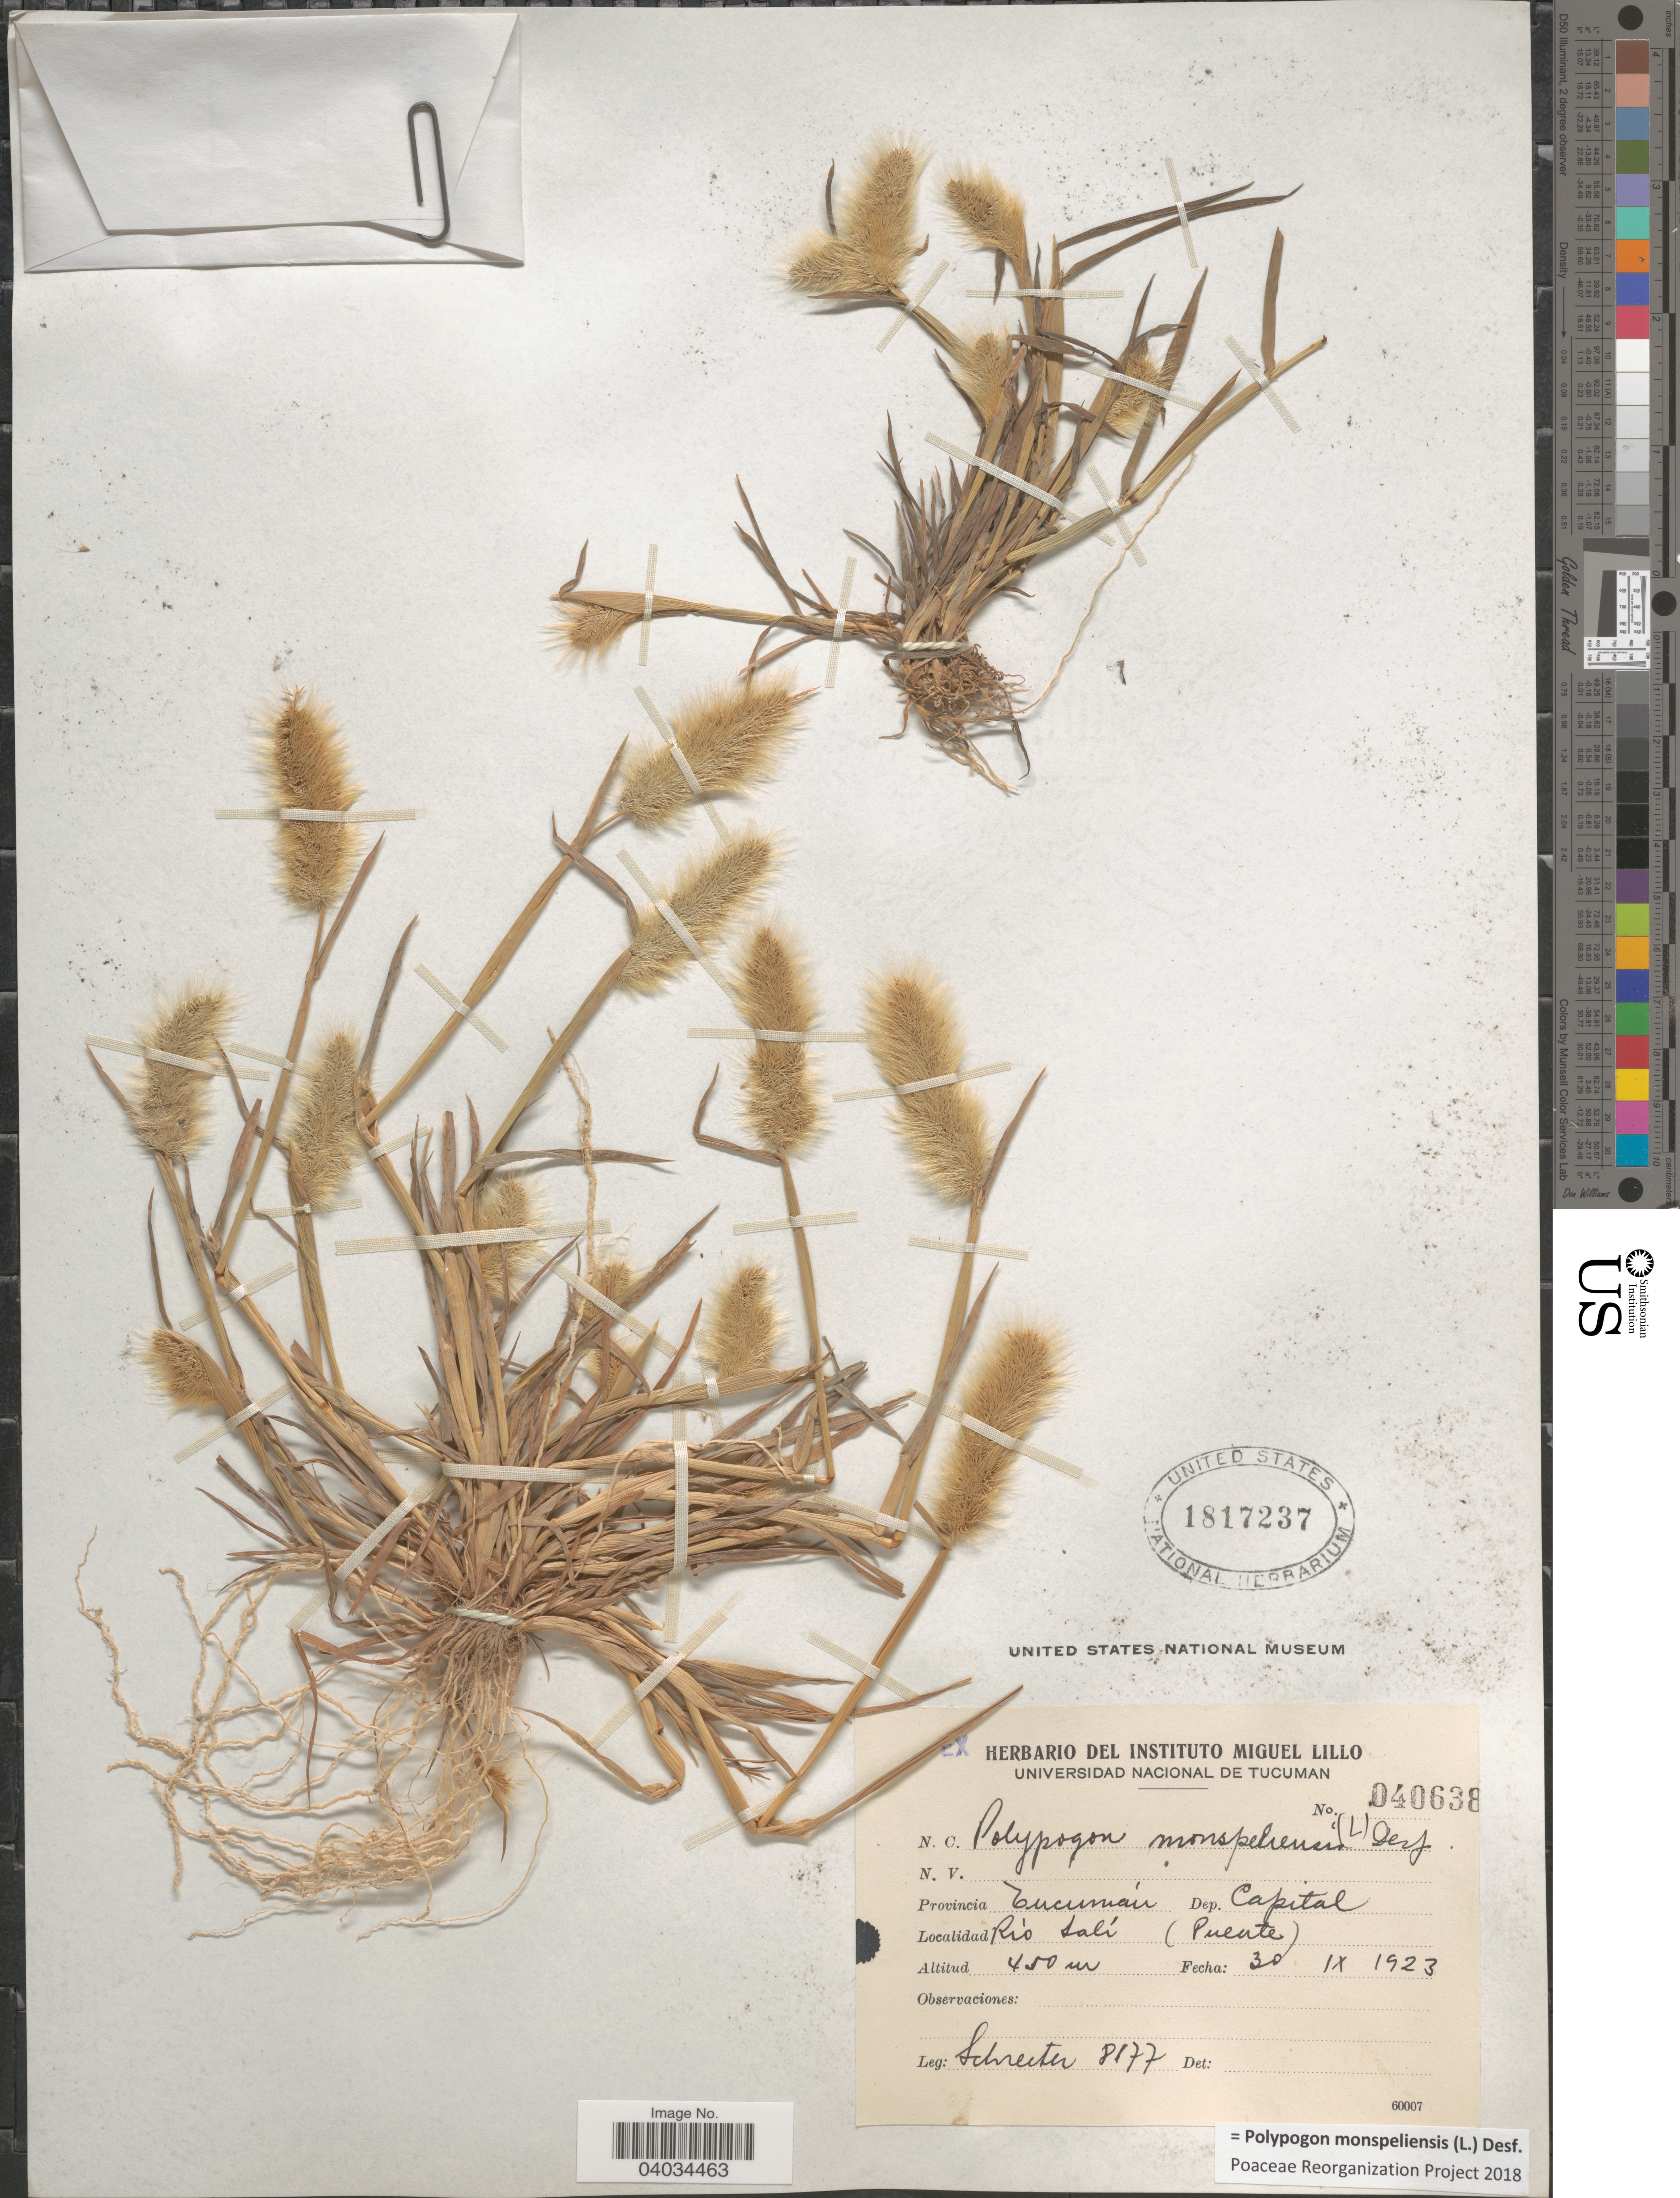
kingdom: Plantae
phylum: Tracheophyta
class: Liliopsida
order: Poales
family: Poaceae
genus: Polypogon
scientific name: Polypogon monspeliensis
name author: (L.) Desf.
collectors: -. Schreiter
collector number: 8177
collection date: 1923-09-30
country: Argentina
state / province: Tucuman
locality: Dep. Capital. Río Salí (Puente).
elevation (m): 450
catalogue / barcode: US 1817237